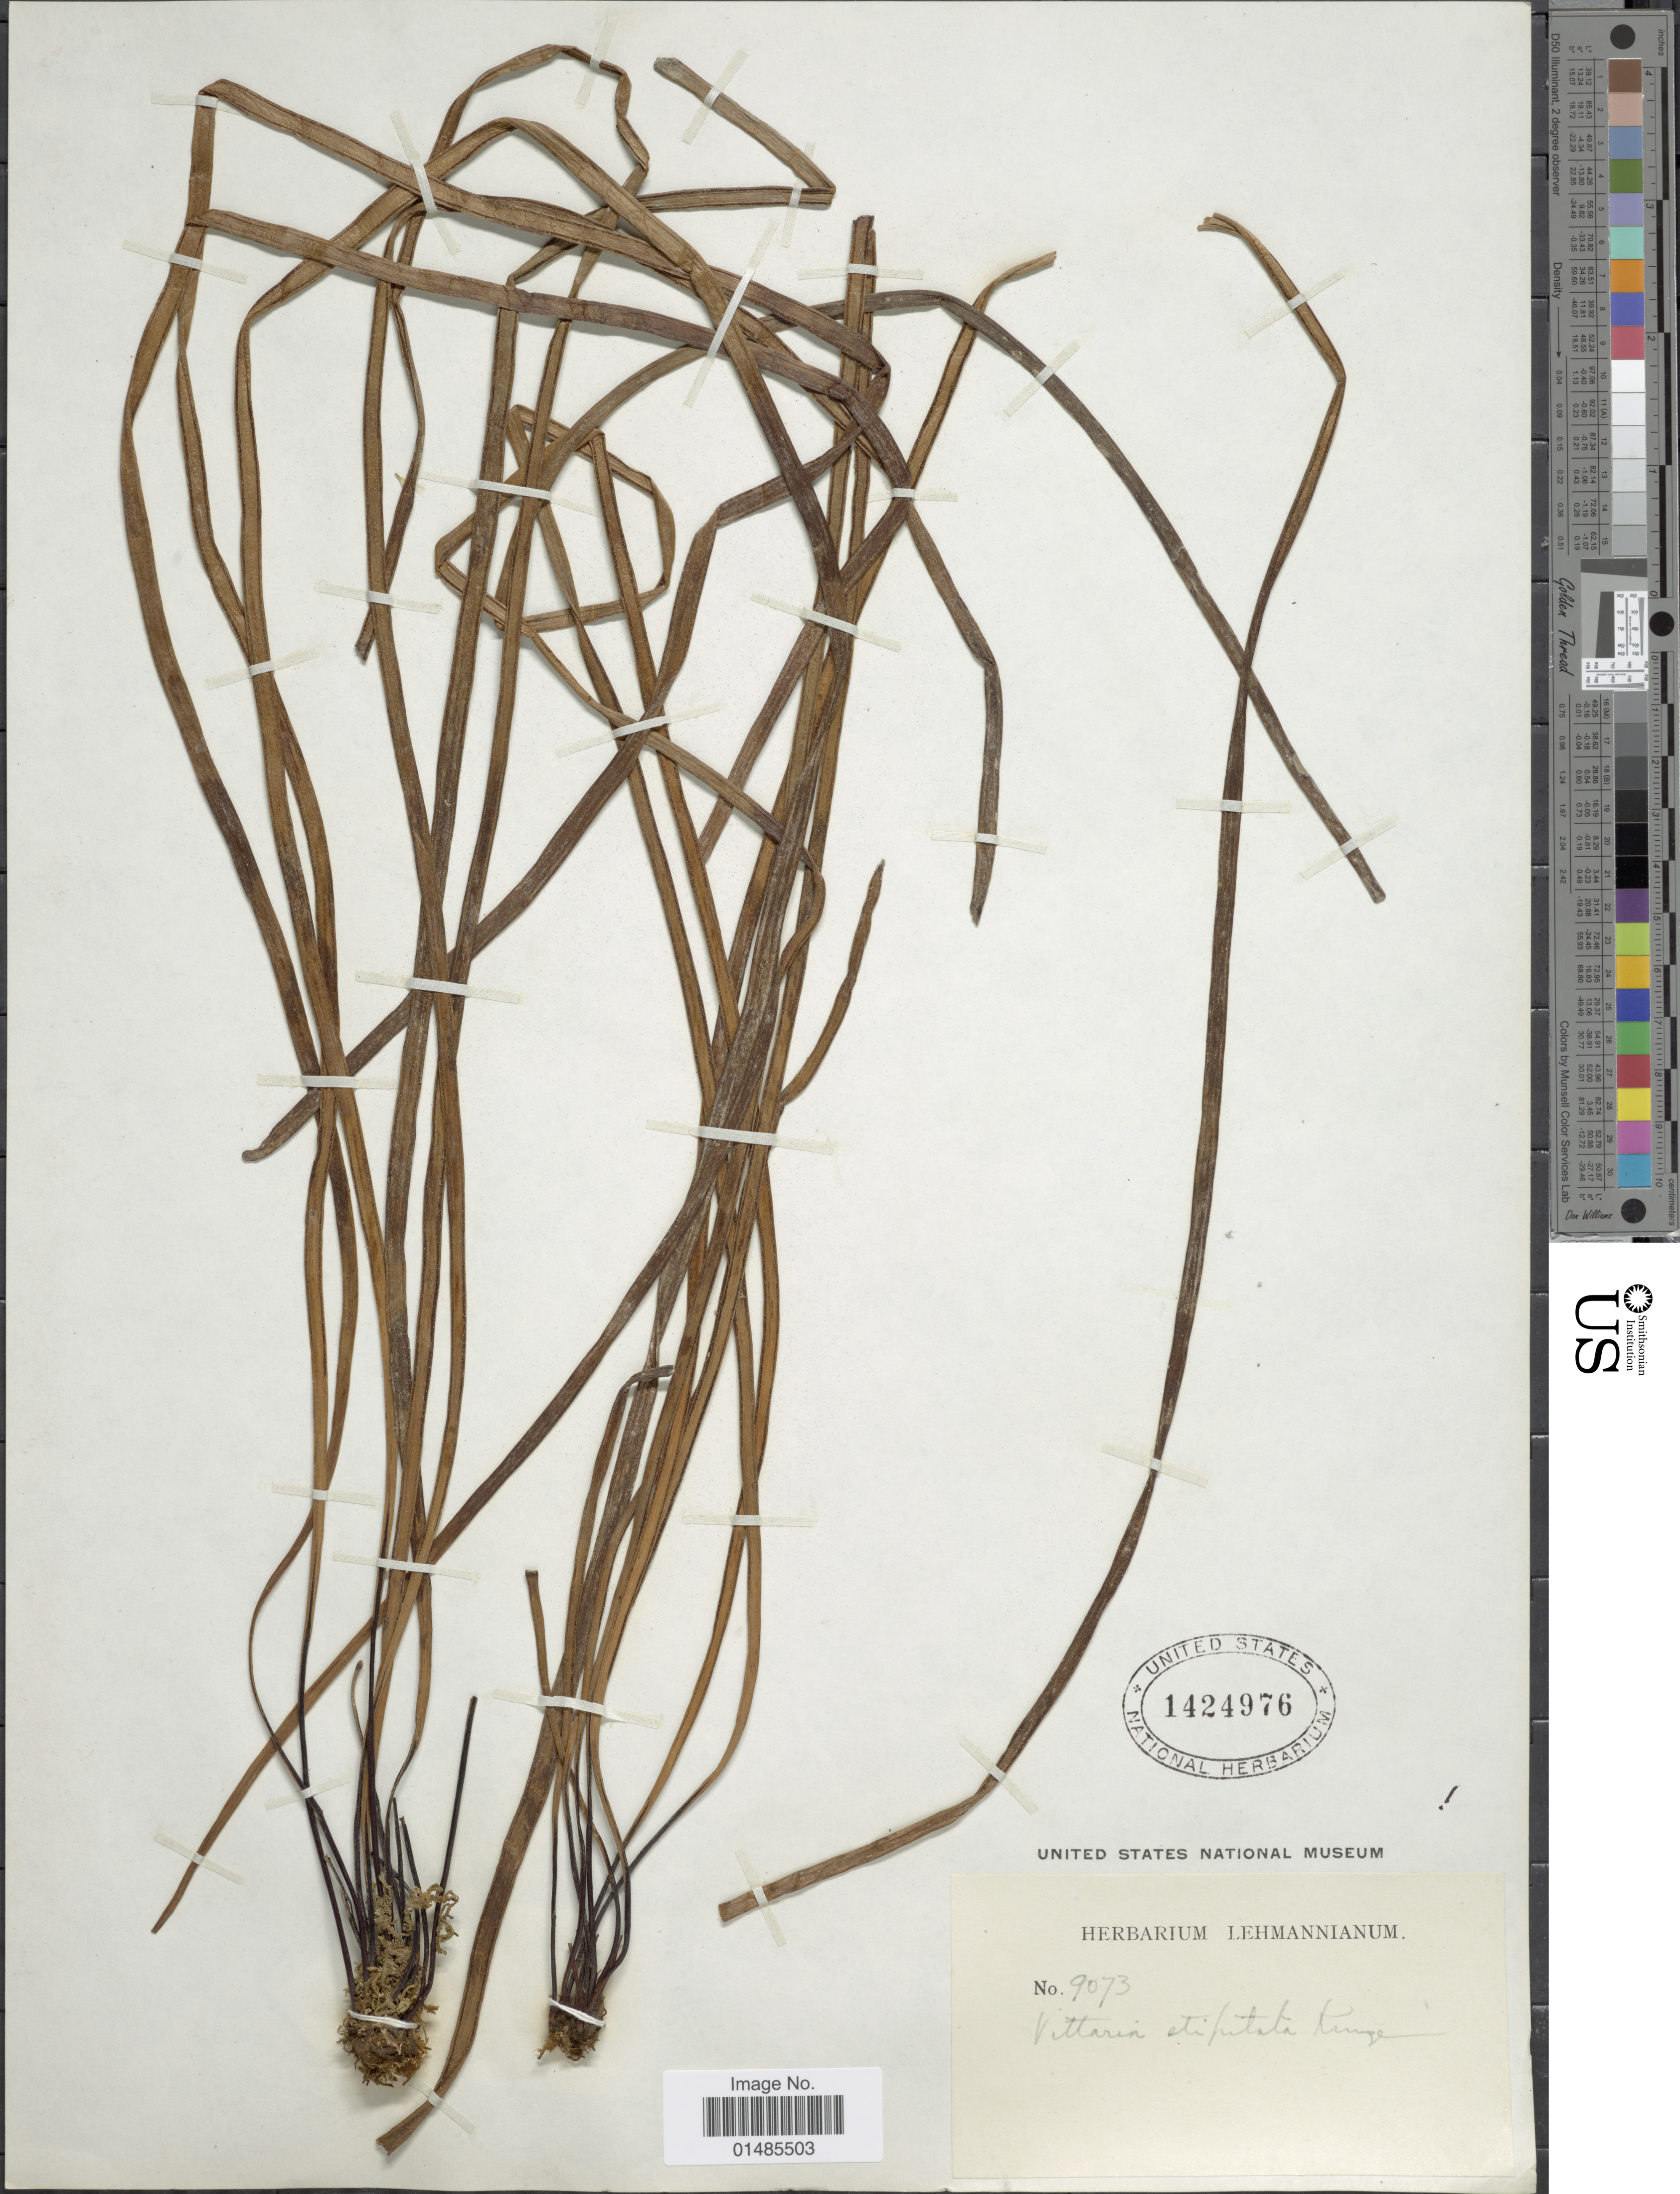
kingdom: Plantae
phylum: Tracheophyta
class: Polypodiopsida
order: Polypodiales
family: Pteridaceae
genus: Radiovittaria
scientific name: Radiovittaria stipitata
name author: (Kunze) E.H. Crane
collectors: ex herb. Lehmannianum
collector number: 9073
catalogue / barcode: US 1424976